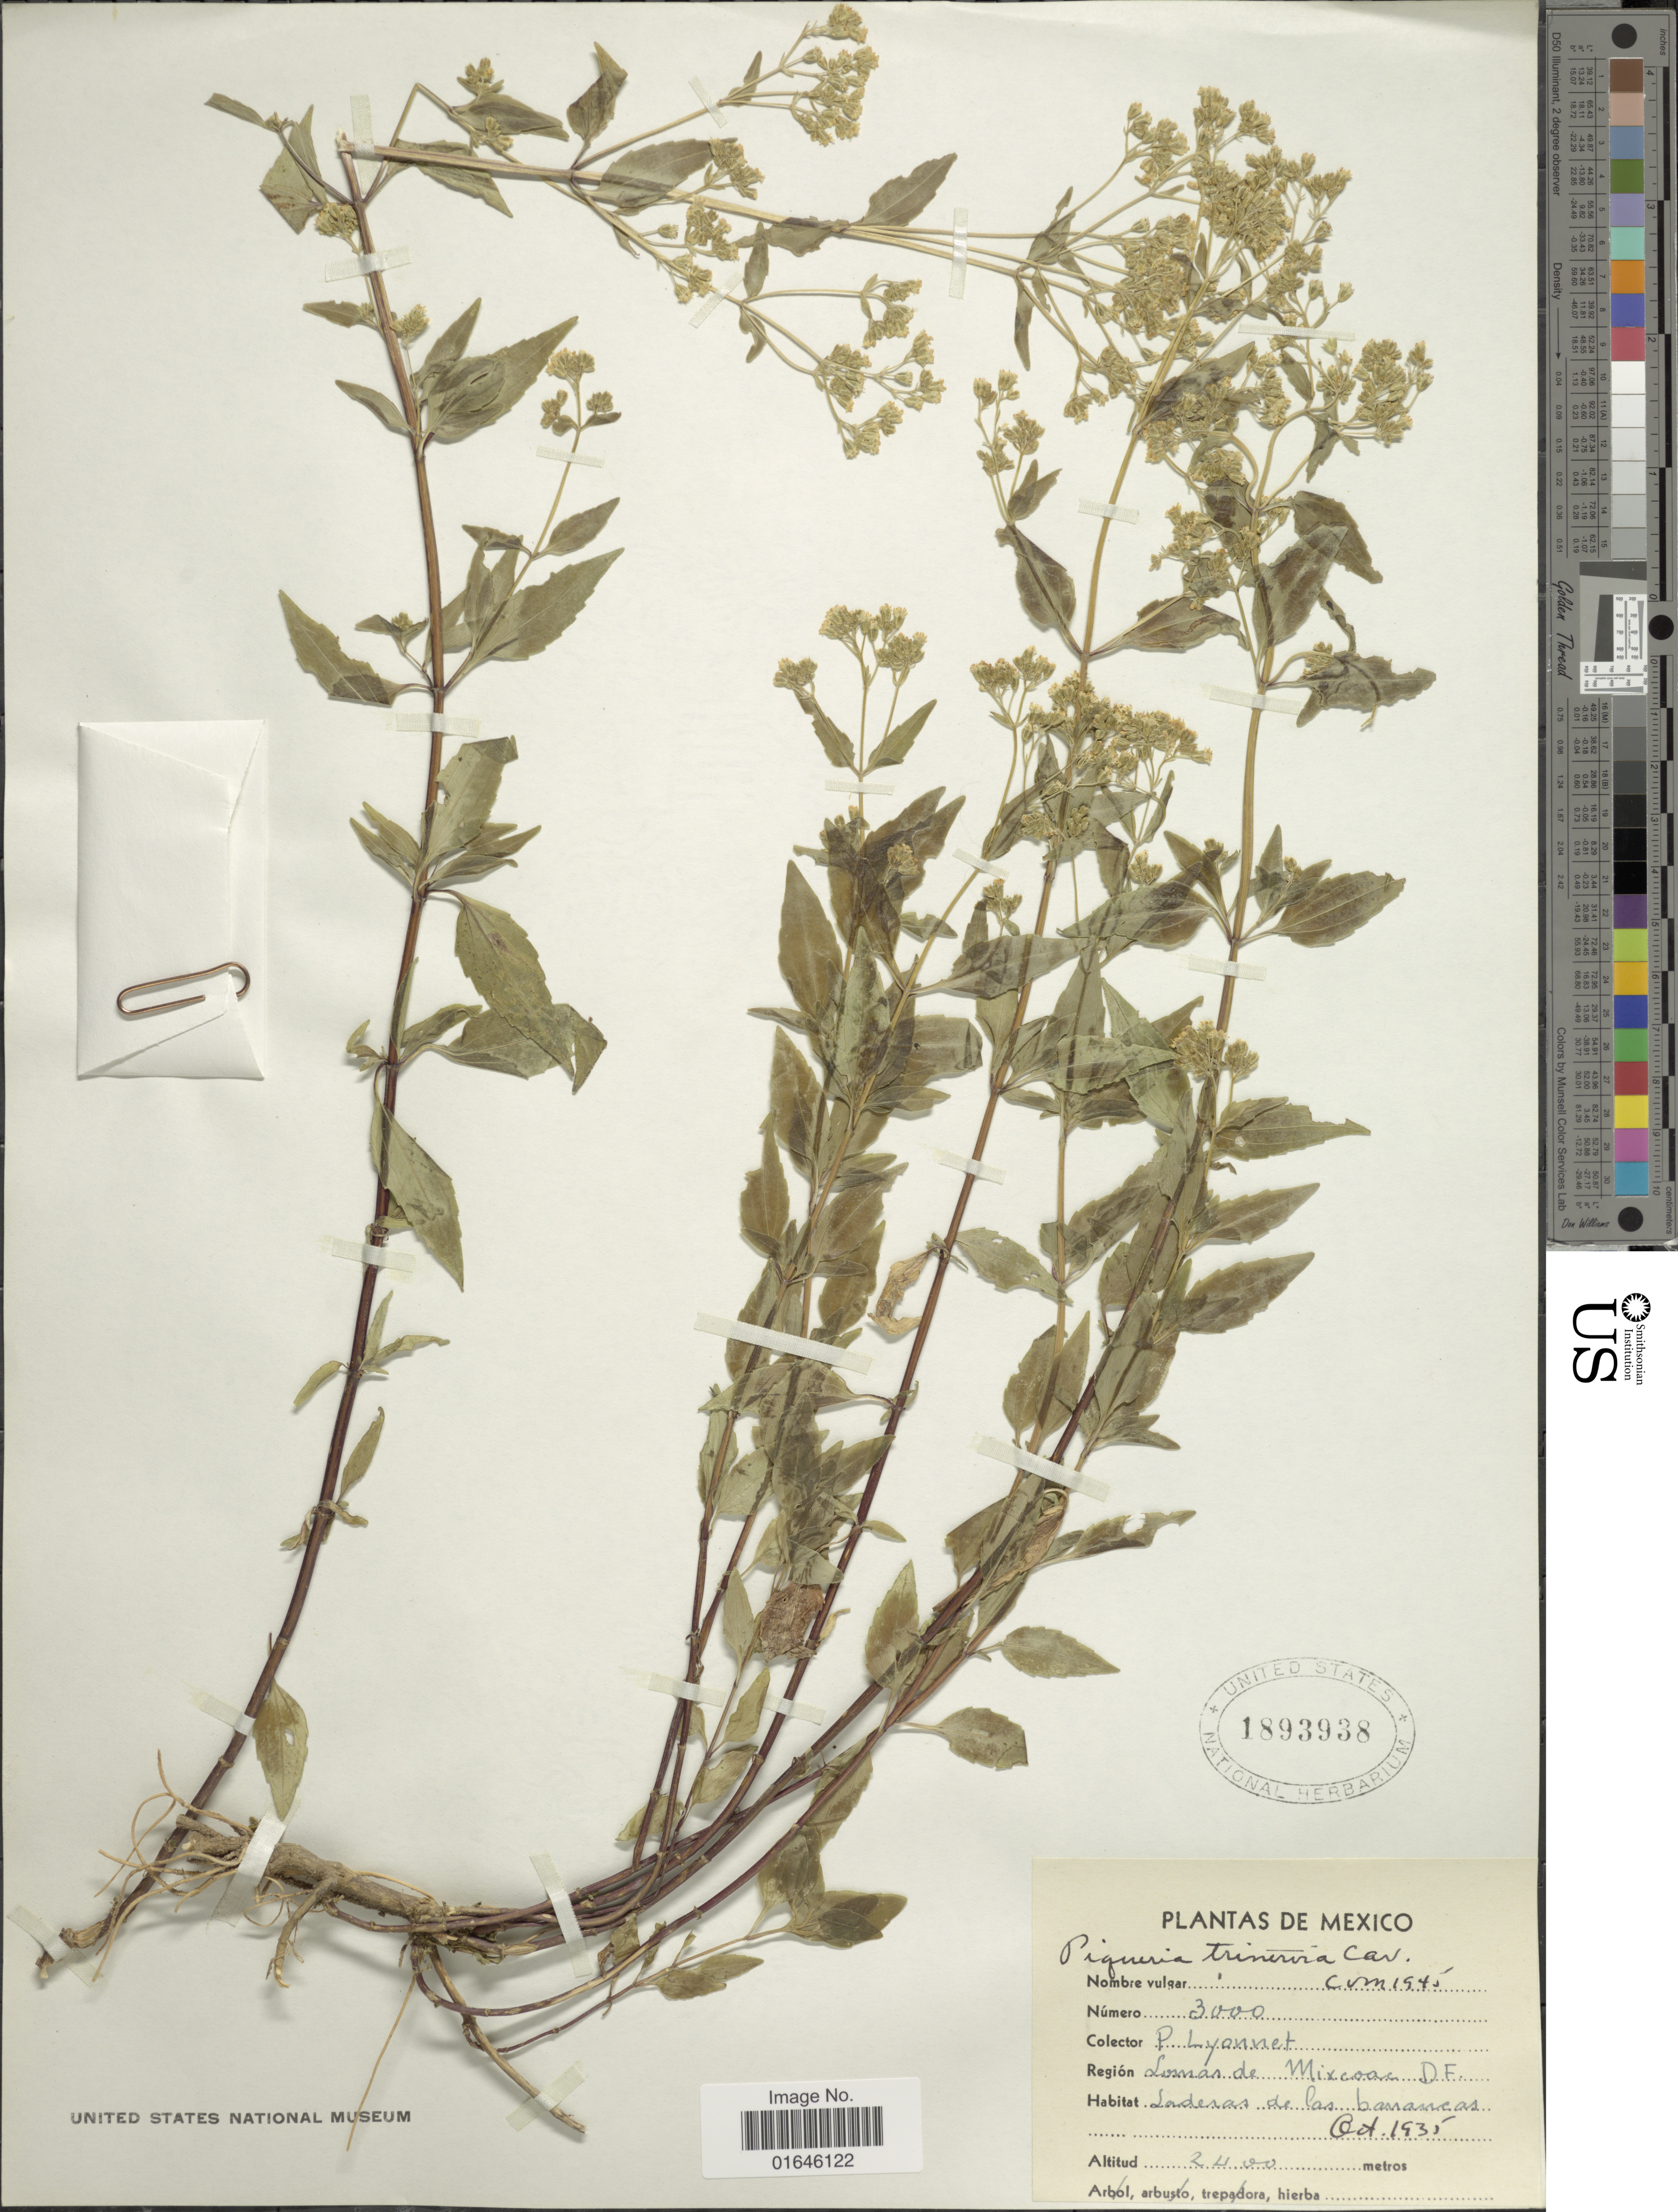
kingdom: Plantae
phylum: Tracheophyta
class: Magnoliopsida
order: Asterales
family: Asteraceae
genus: Piqueria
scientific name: Piqueria trinervia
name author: Cav.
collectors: P. Lyonnet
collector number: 3000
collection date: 1935-10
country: Mexico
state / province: Distrito Federal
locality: Lomas de Mixcoac, D.F.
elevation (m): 2400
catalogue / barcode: US 1893938